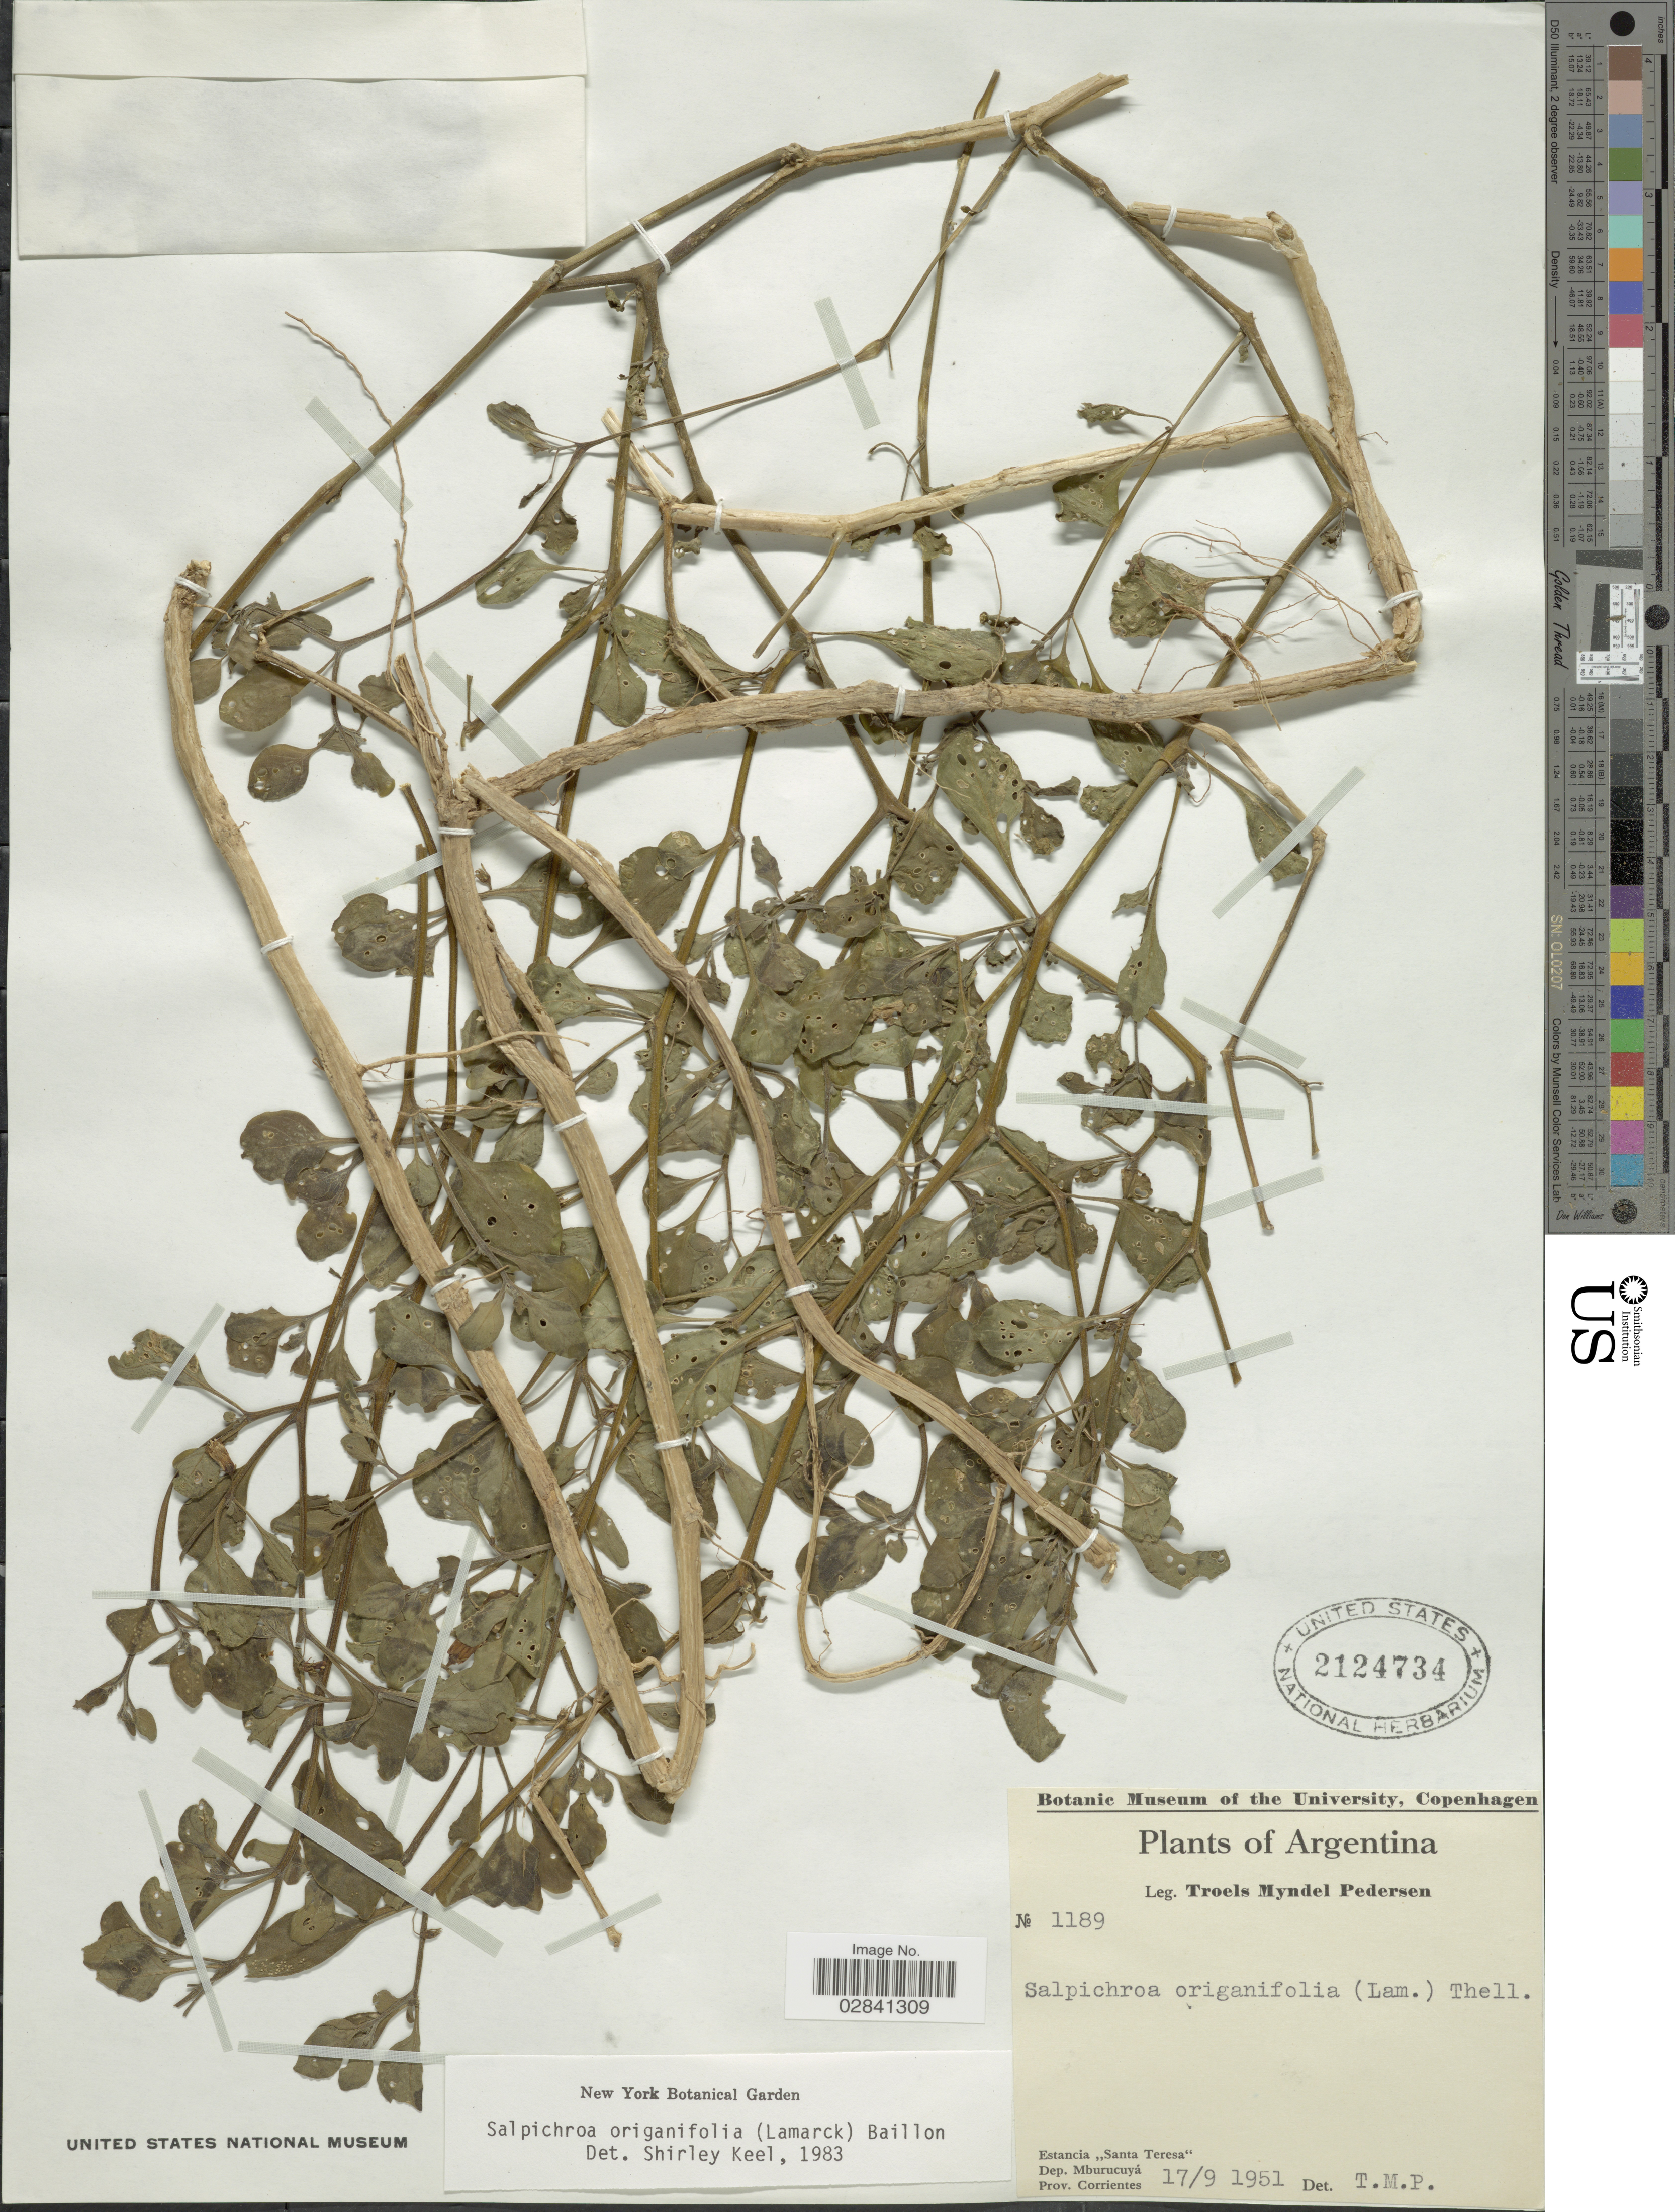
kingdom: Plantae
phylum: Tracheophyta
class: Magnoliopsida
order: Solanales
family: Solanaceae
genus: Salpichroa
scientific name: Salpichroa origanifolia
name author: (Lam.) Baill.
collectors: T. Pederson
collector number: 1189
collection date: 1951-09-17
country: Argentina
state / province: Corrientes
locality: Estancia "Santa Teresa". Dep. Mburucuyá.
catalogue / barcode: US 2124734